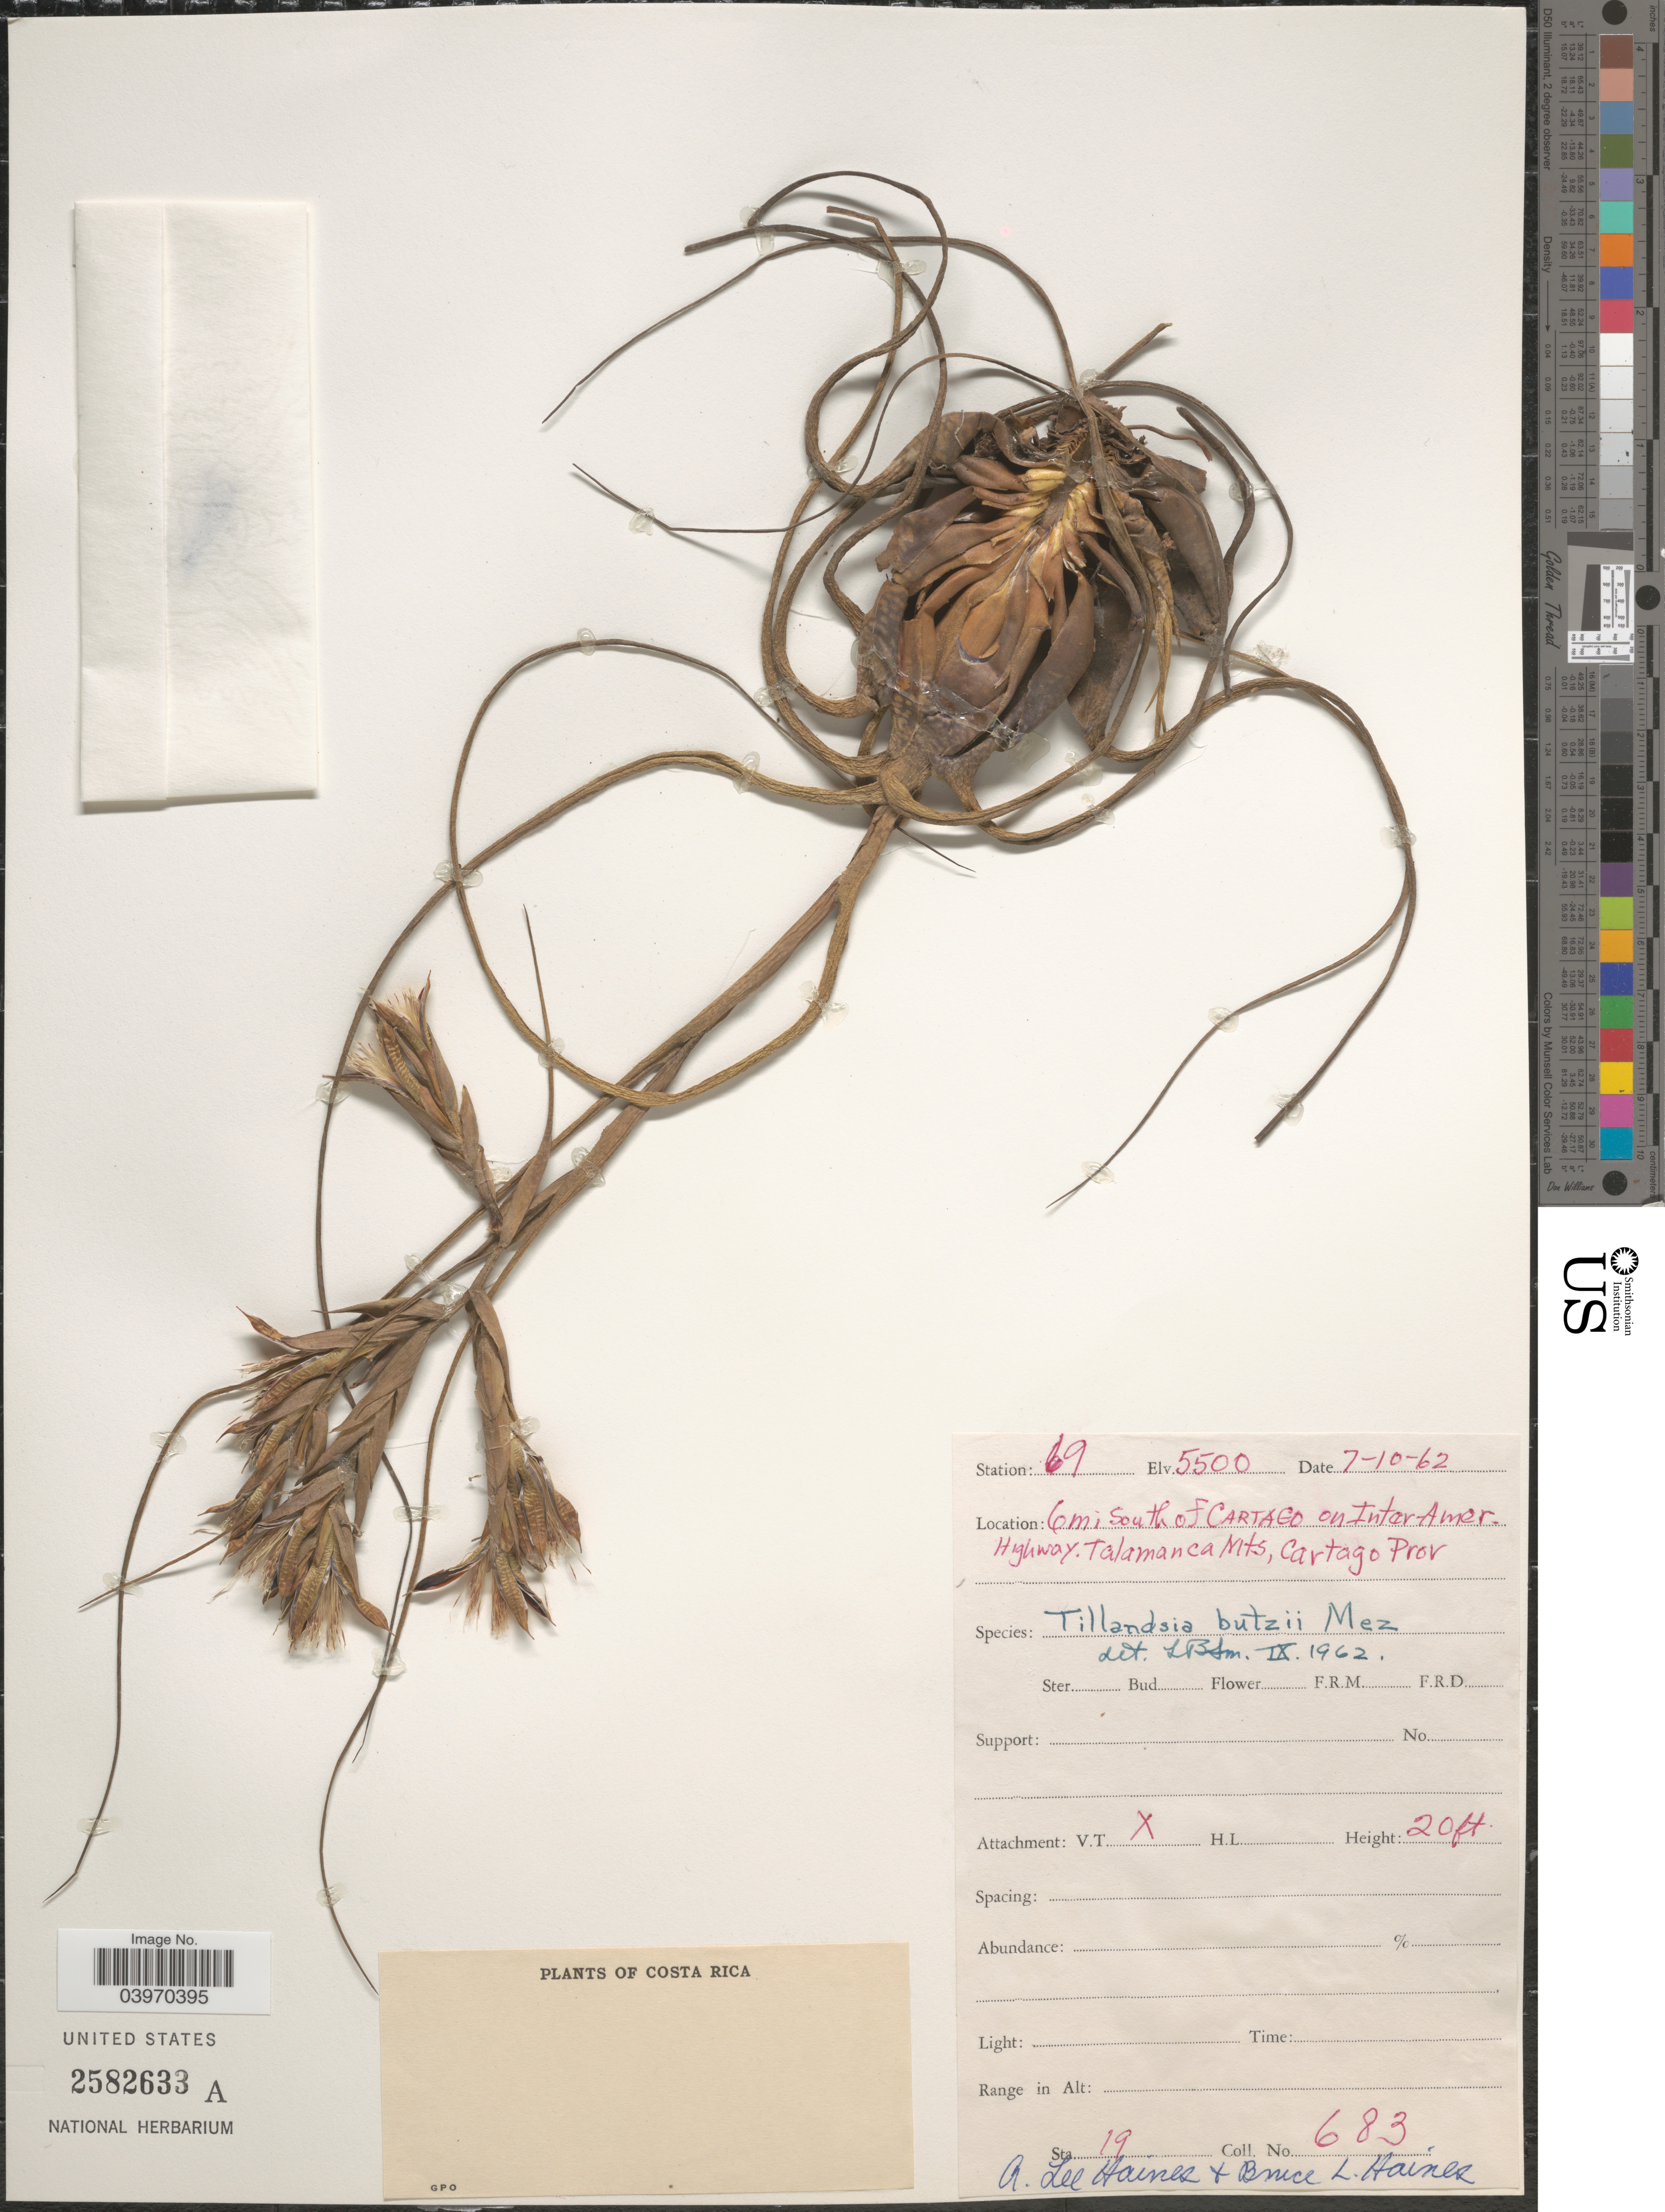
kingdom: Plantae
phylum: Tracheophyta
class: Liliopsida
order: Poales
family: Bromeliaceae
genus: Tillandsia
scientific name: Tillandsia butzii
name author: Mez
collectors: A. L. Haines & B. L. Haines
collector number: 683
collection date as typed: Transcribed d/m/y: 7/10/62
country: Costa Rica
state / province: Cartago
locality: Station 19. 6 mi South of Cartago on Inter-Amer. Highway. Talamanca Mts.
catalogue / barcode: US 2582633A